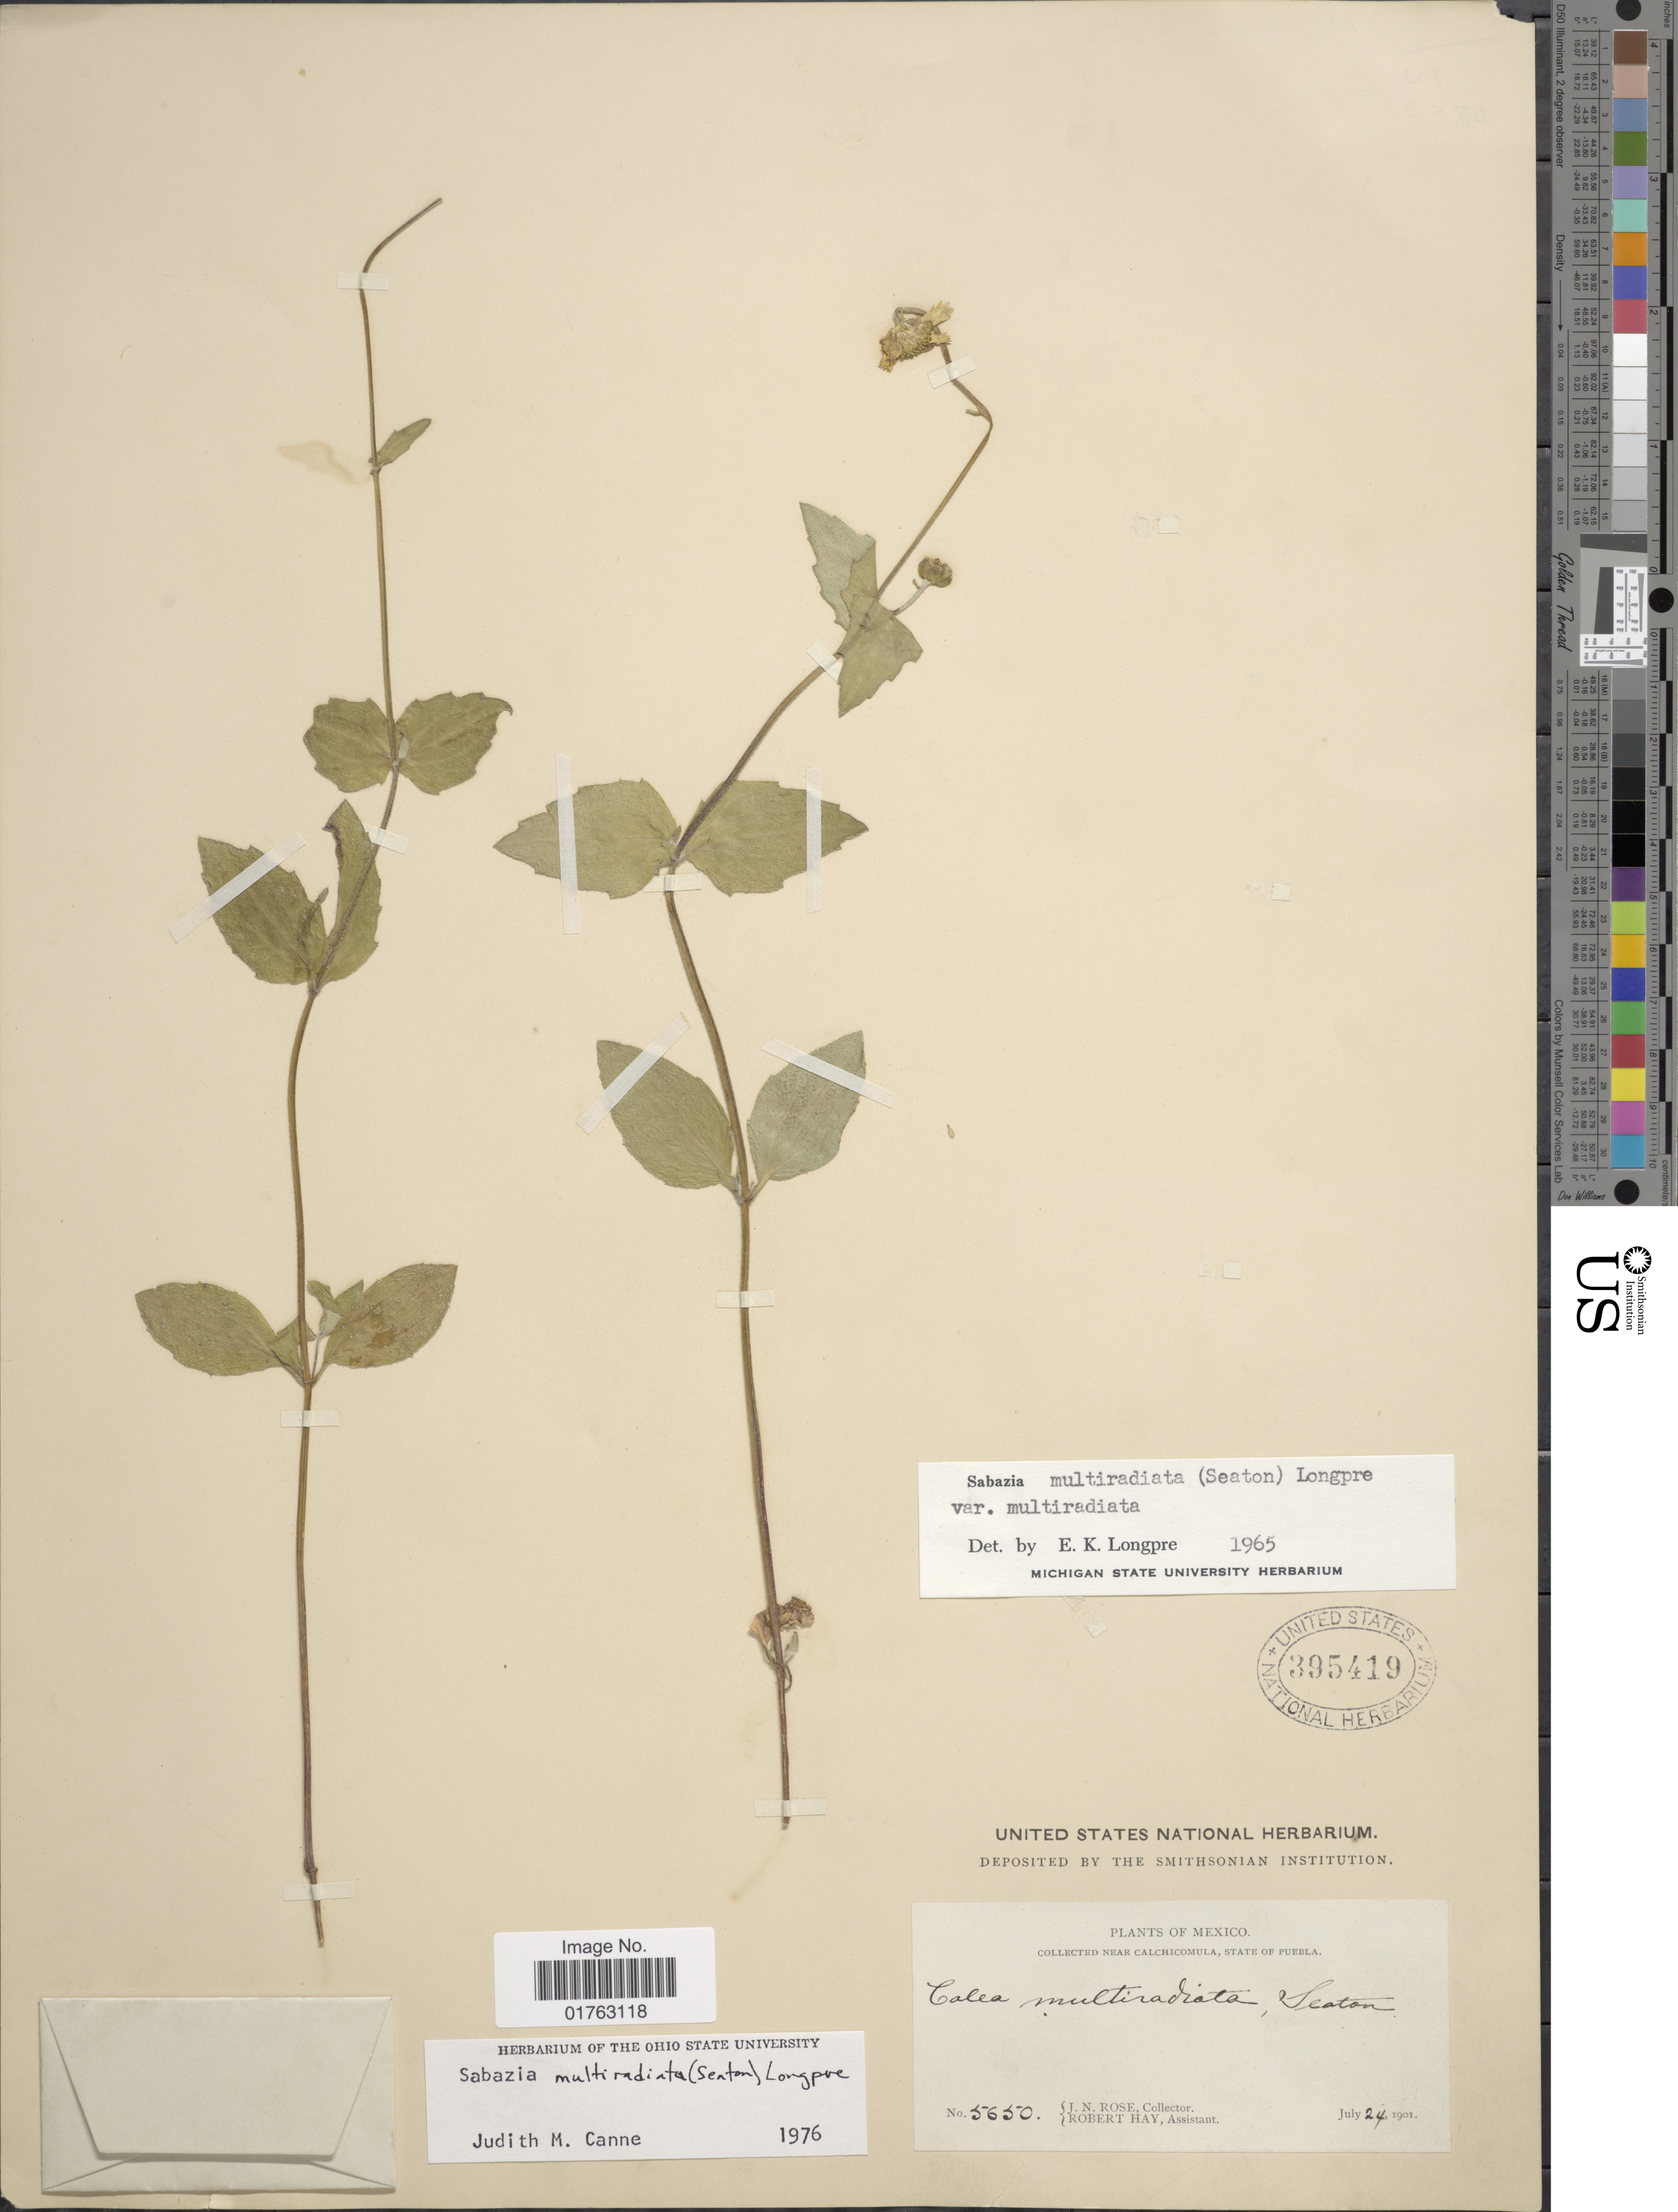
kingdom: Plantae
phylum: Tracheophyta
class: Magnoliopsida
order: Asterales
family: Asteraceae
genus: Sabazia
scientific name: Sabazia multiradiata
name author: (Seaton) Longpre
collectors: J. N. Rose & R. Hay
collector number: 5650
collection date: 1901-07-24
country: Mexico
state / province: Puebla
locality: Near Calchicomula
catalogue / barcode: US 395419